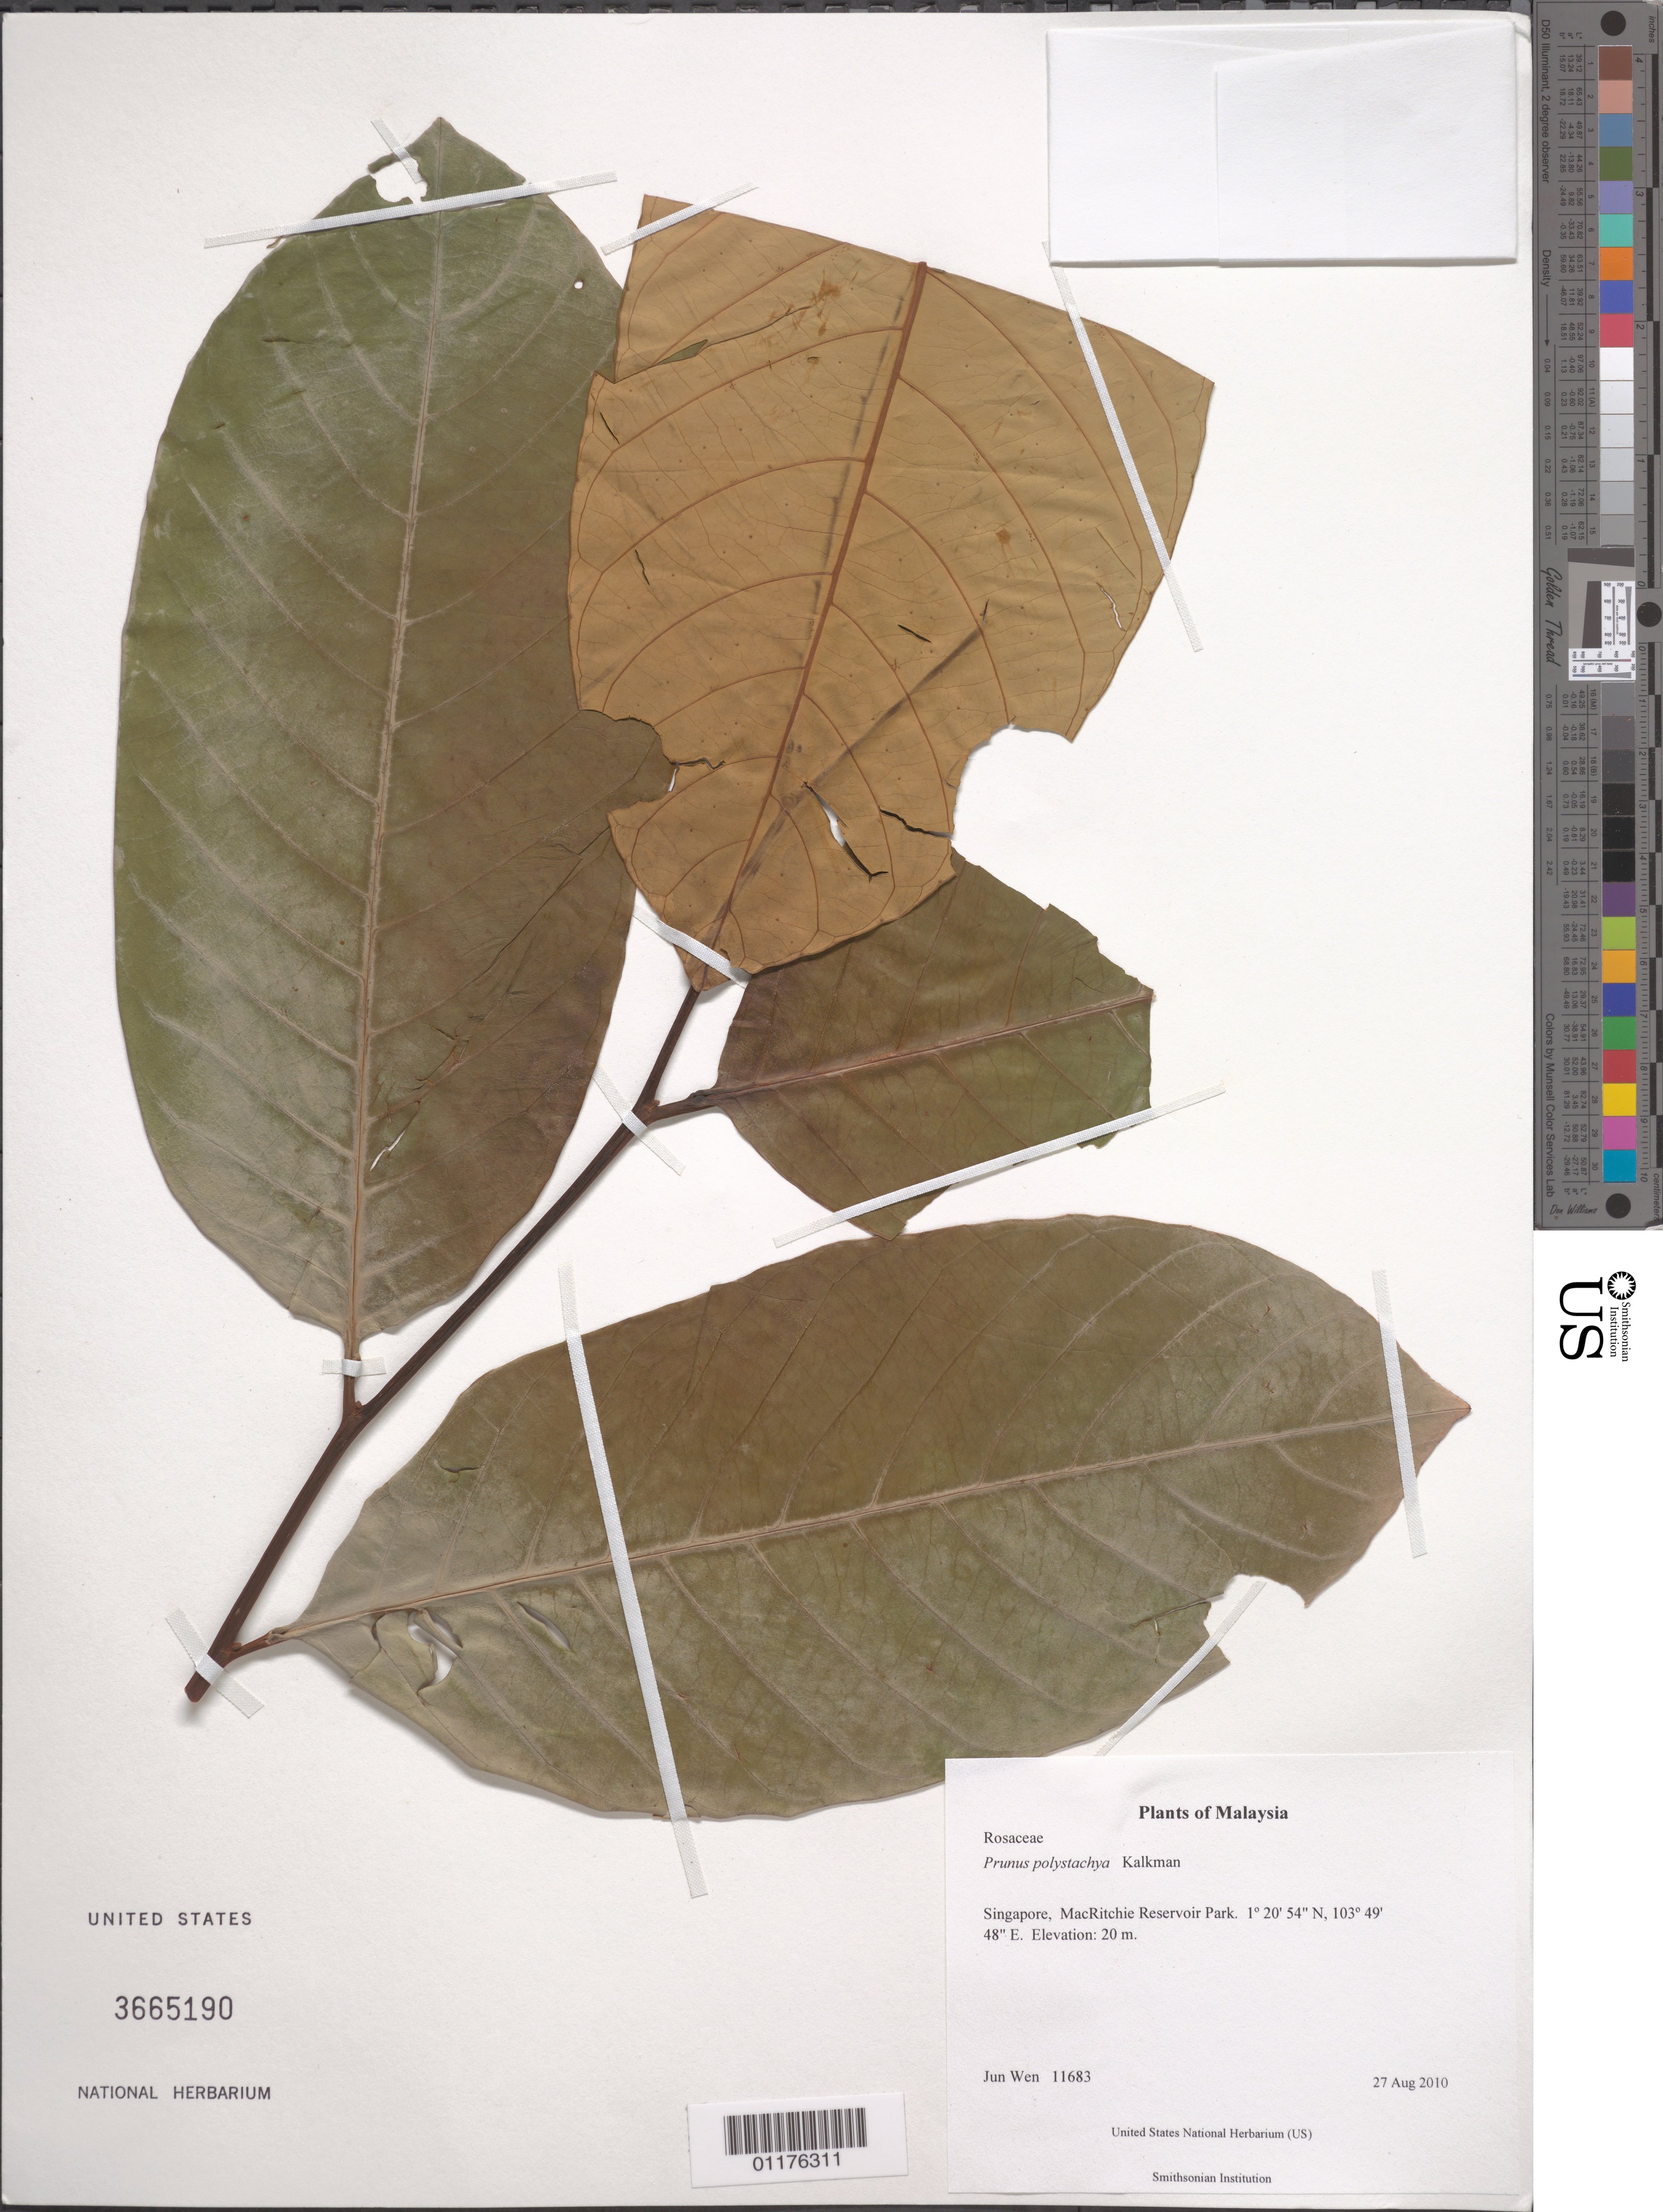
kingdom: Plantae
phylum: Tracheophyta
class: Magnoliopsida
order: Rosales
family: Rosaceae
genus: Prunus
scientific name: Prunus polystachya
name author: Kalkman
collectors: J. Wen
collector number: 11683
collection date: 2010-08-27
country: Singapore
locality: MacRitchie Reservoir Park.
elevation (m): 20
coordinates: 01 20.909 N, 103 49.800 E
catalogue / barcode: US 3665190